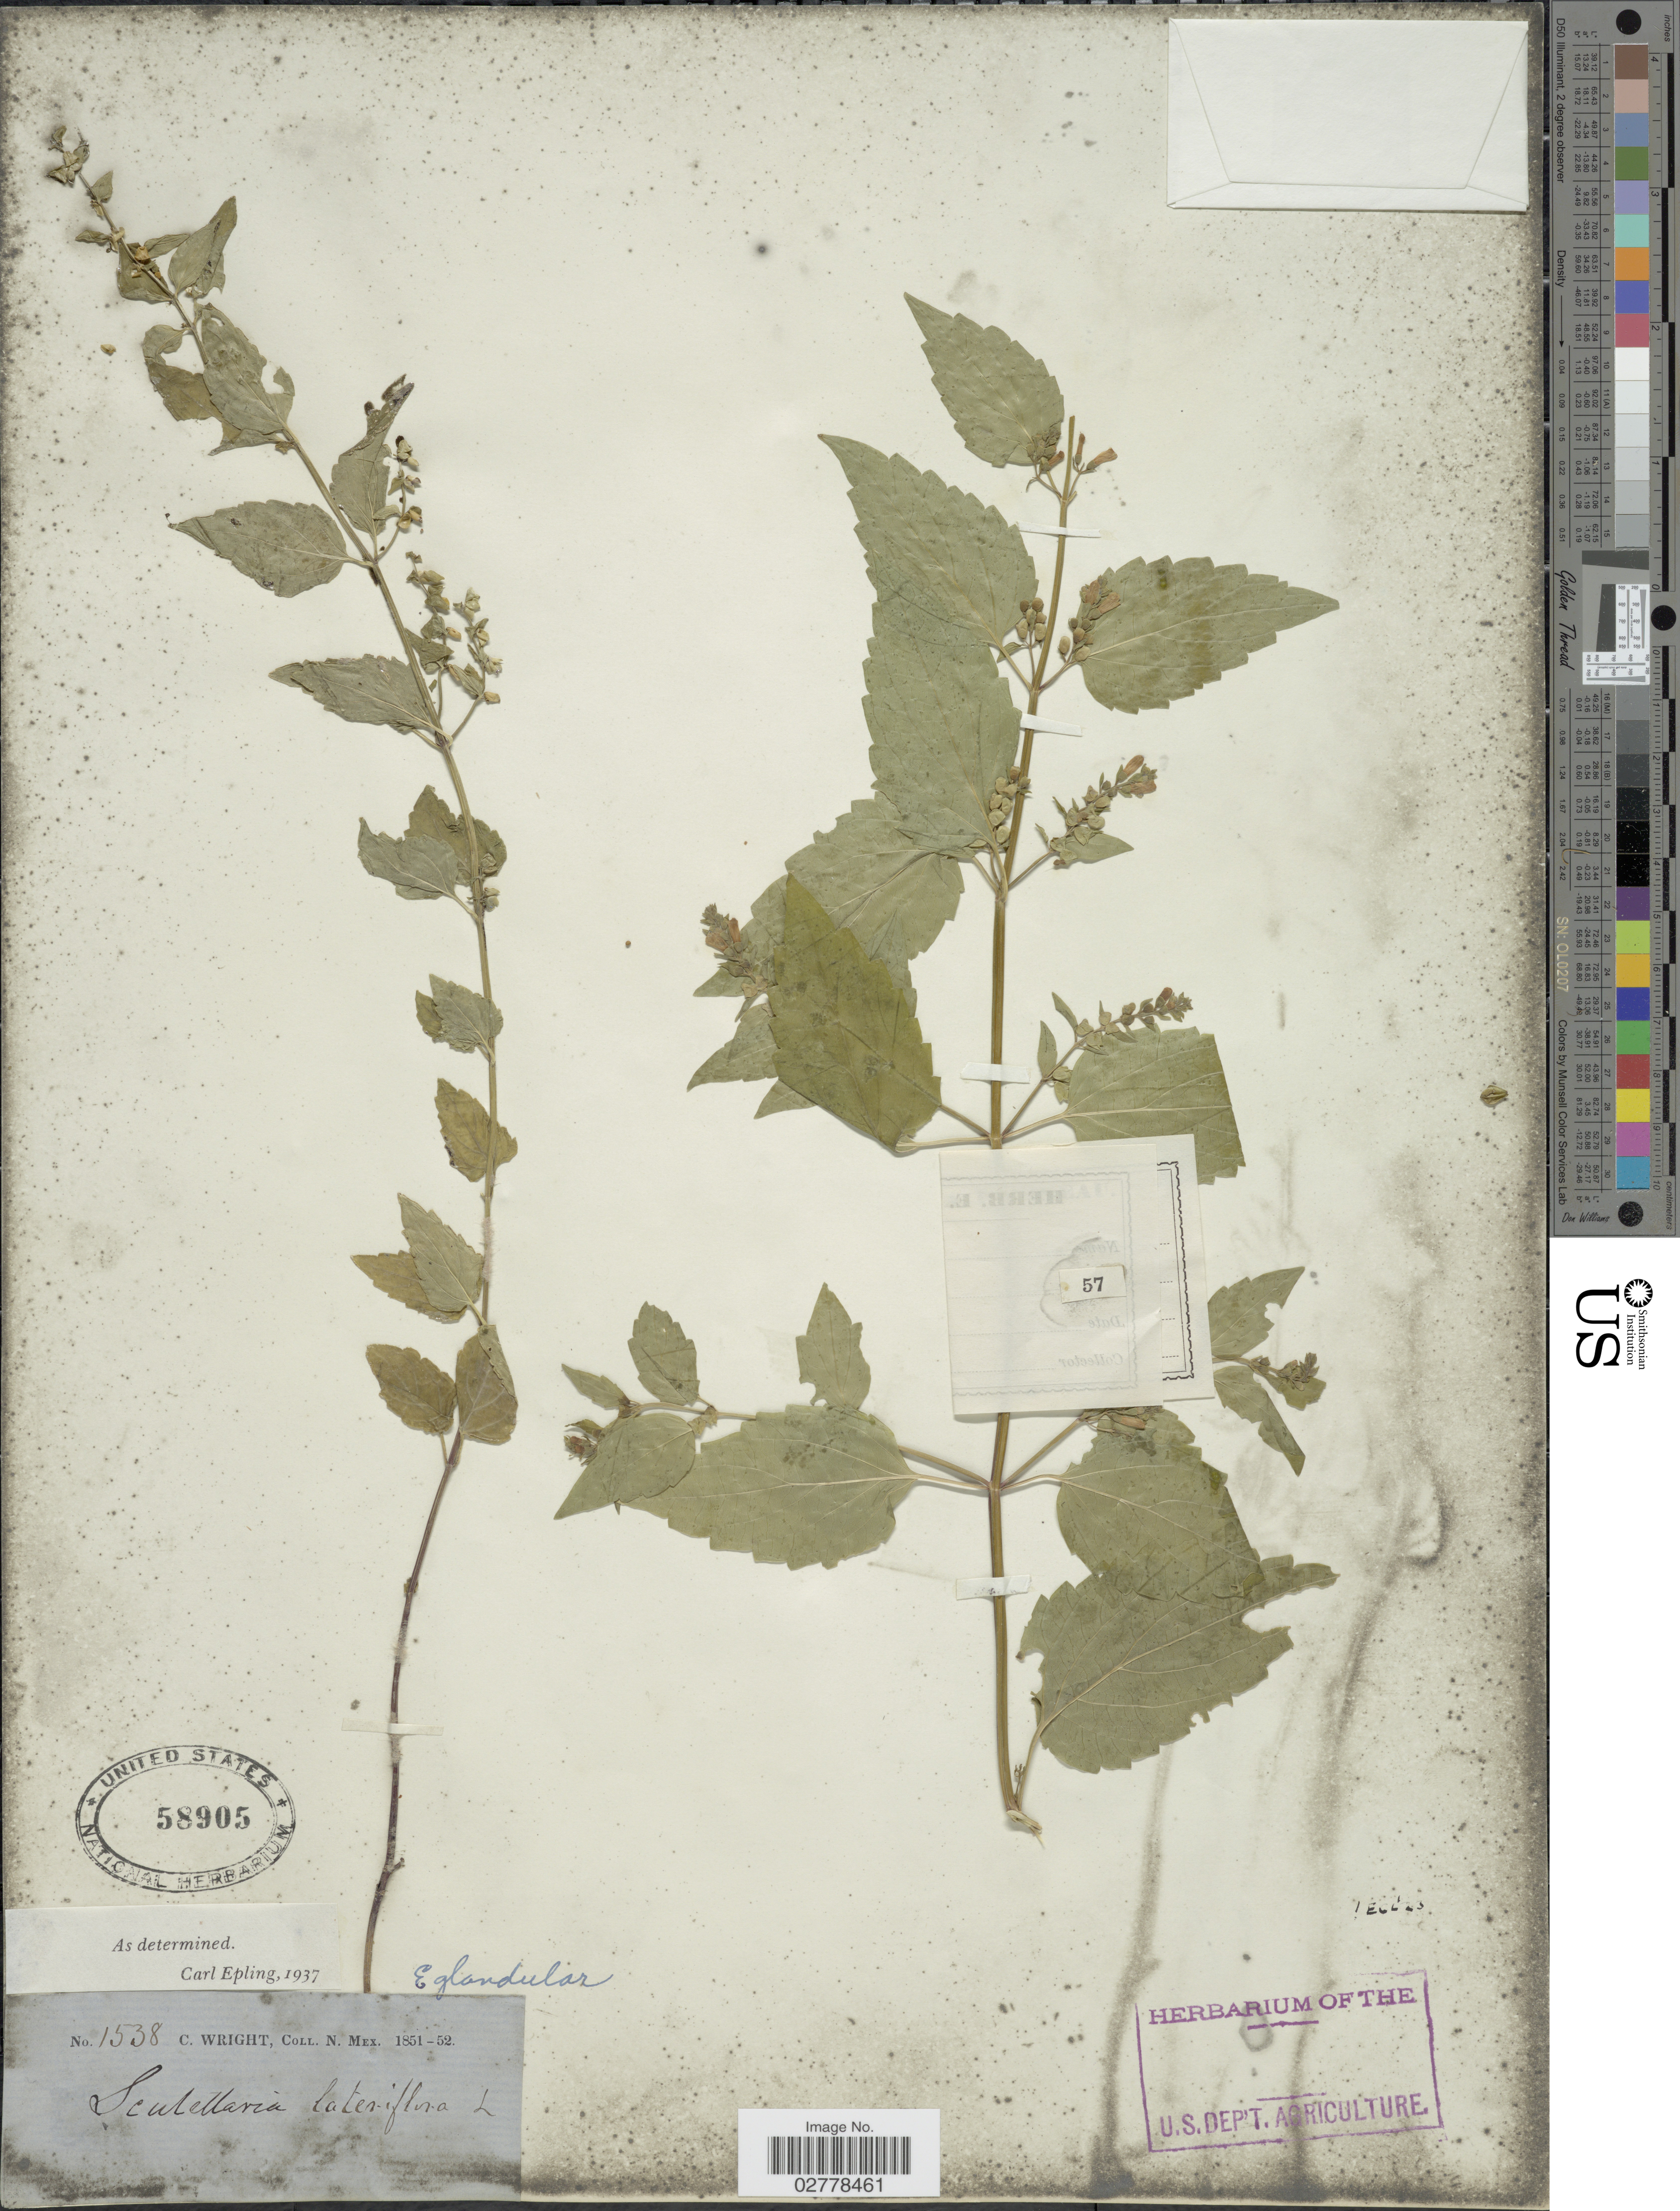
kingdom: Plantae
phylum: Tracheophyta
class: Magnoliopsida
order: Lamiales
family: Lamiaceae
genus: Scutellaria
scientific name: Scutellaria lateriflora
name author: L.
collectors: C. Wright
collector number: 1538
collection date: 1851/1852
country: United States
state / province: New Mexico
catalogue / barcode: US 58905